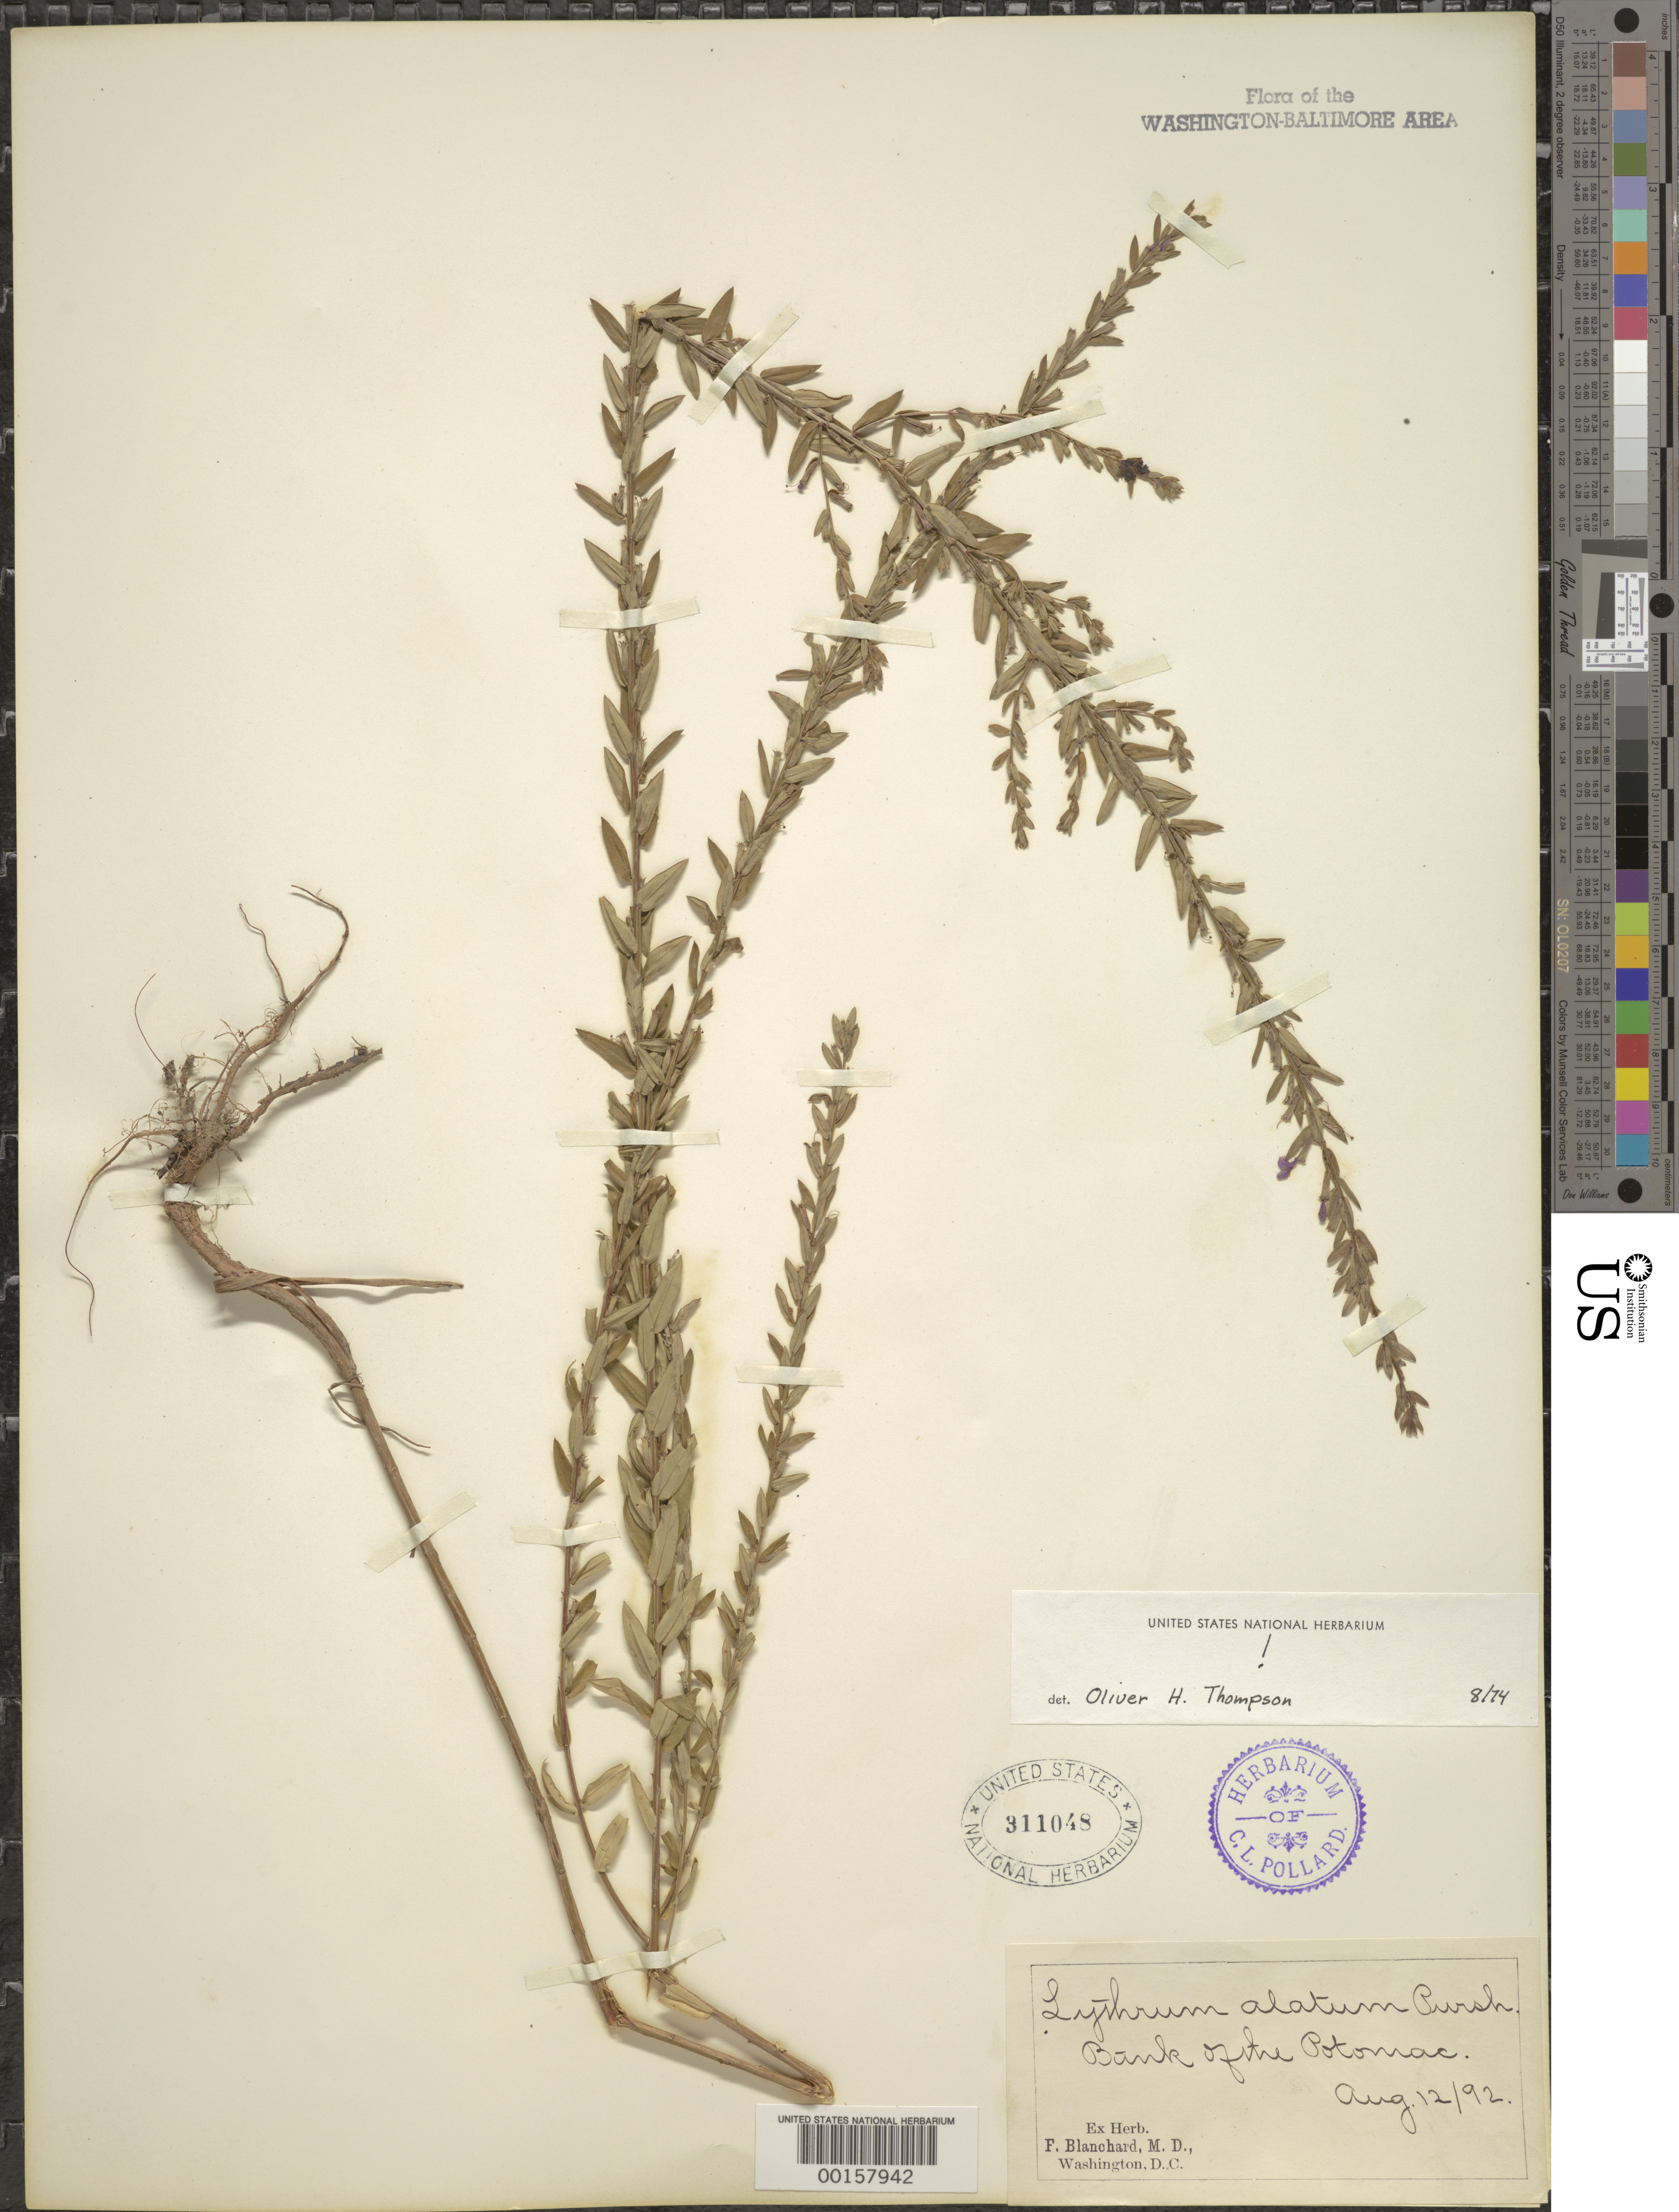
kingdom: Plantae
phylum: Tracheophyta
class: Magnoliopsida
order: Myrtales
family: Lythraceae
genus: Lythrum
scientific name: Lythrum alatum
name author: Pursh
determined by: Thompson, O. H.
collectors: M. Blanchard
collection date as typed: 12 Aug 1892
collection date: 1892-08-12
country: United States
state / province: District of Columbia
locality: The Potomac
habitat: Bank of river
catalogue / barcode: US 311948